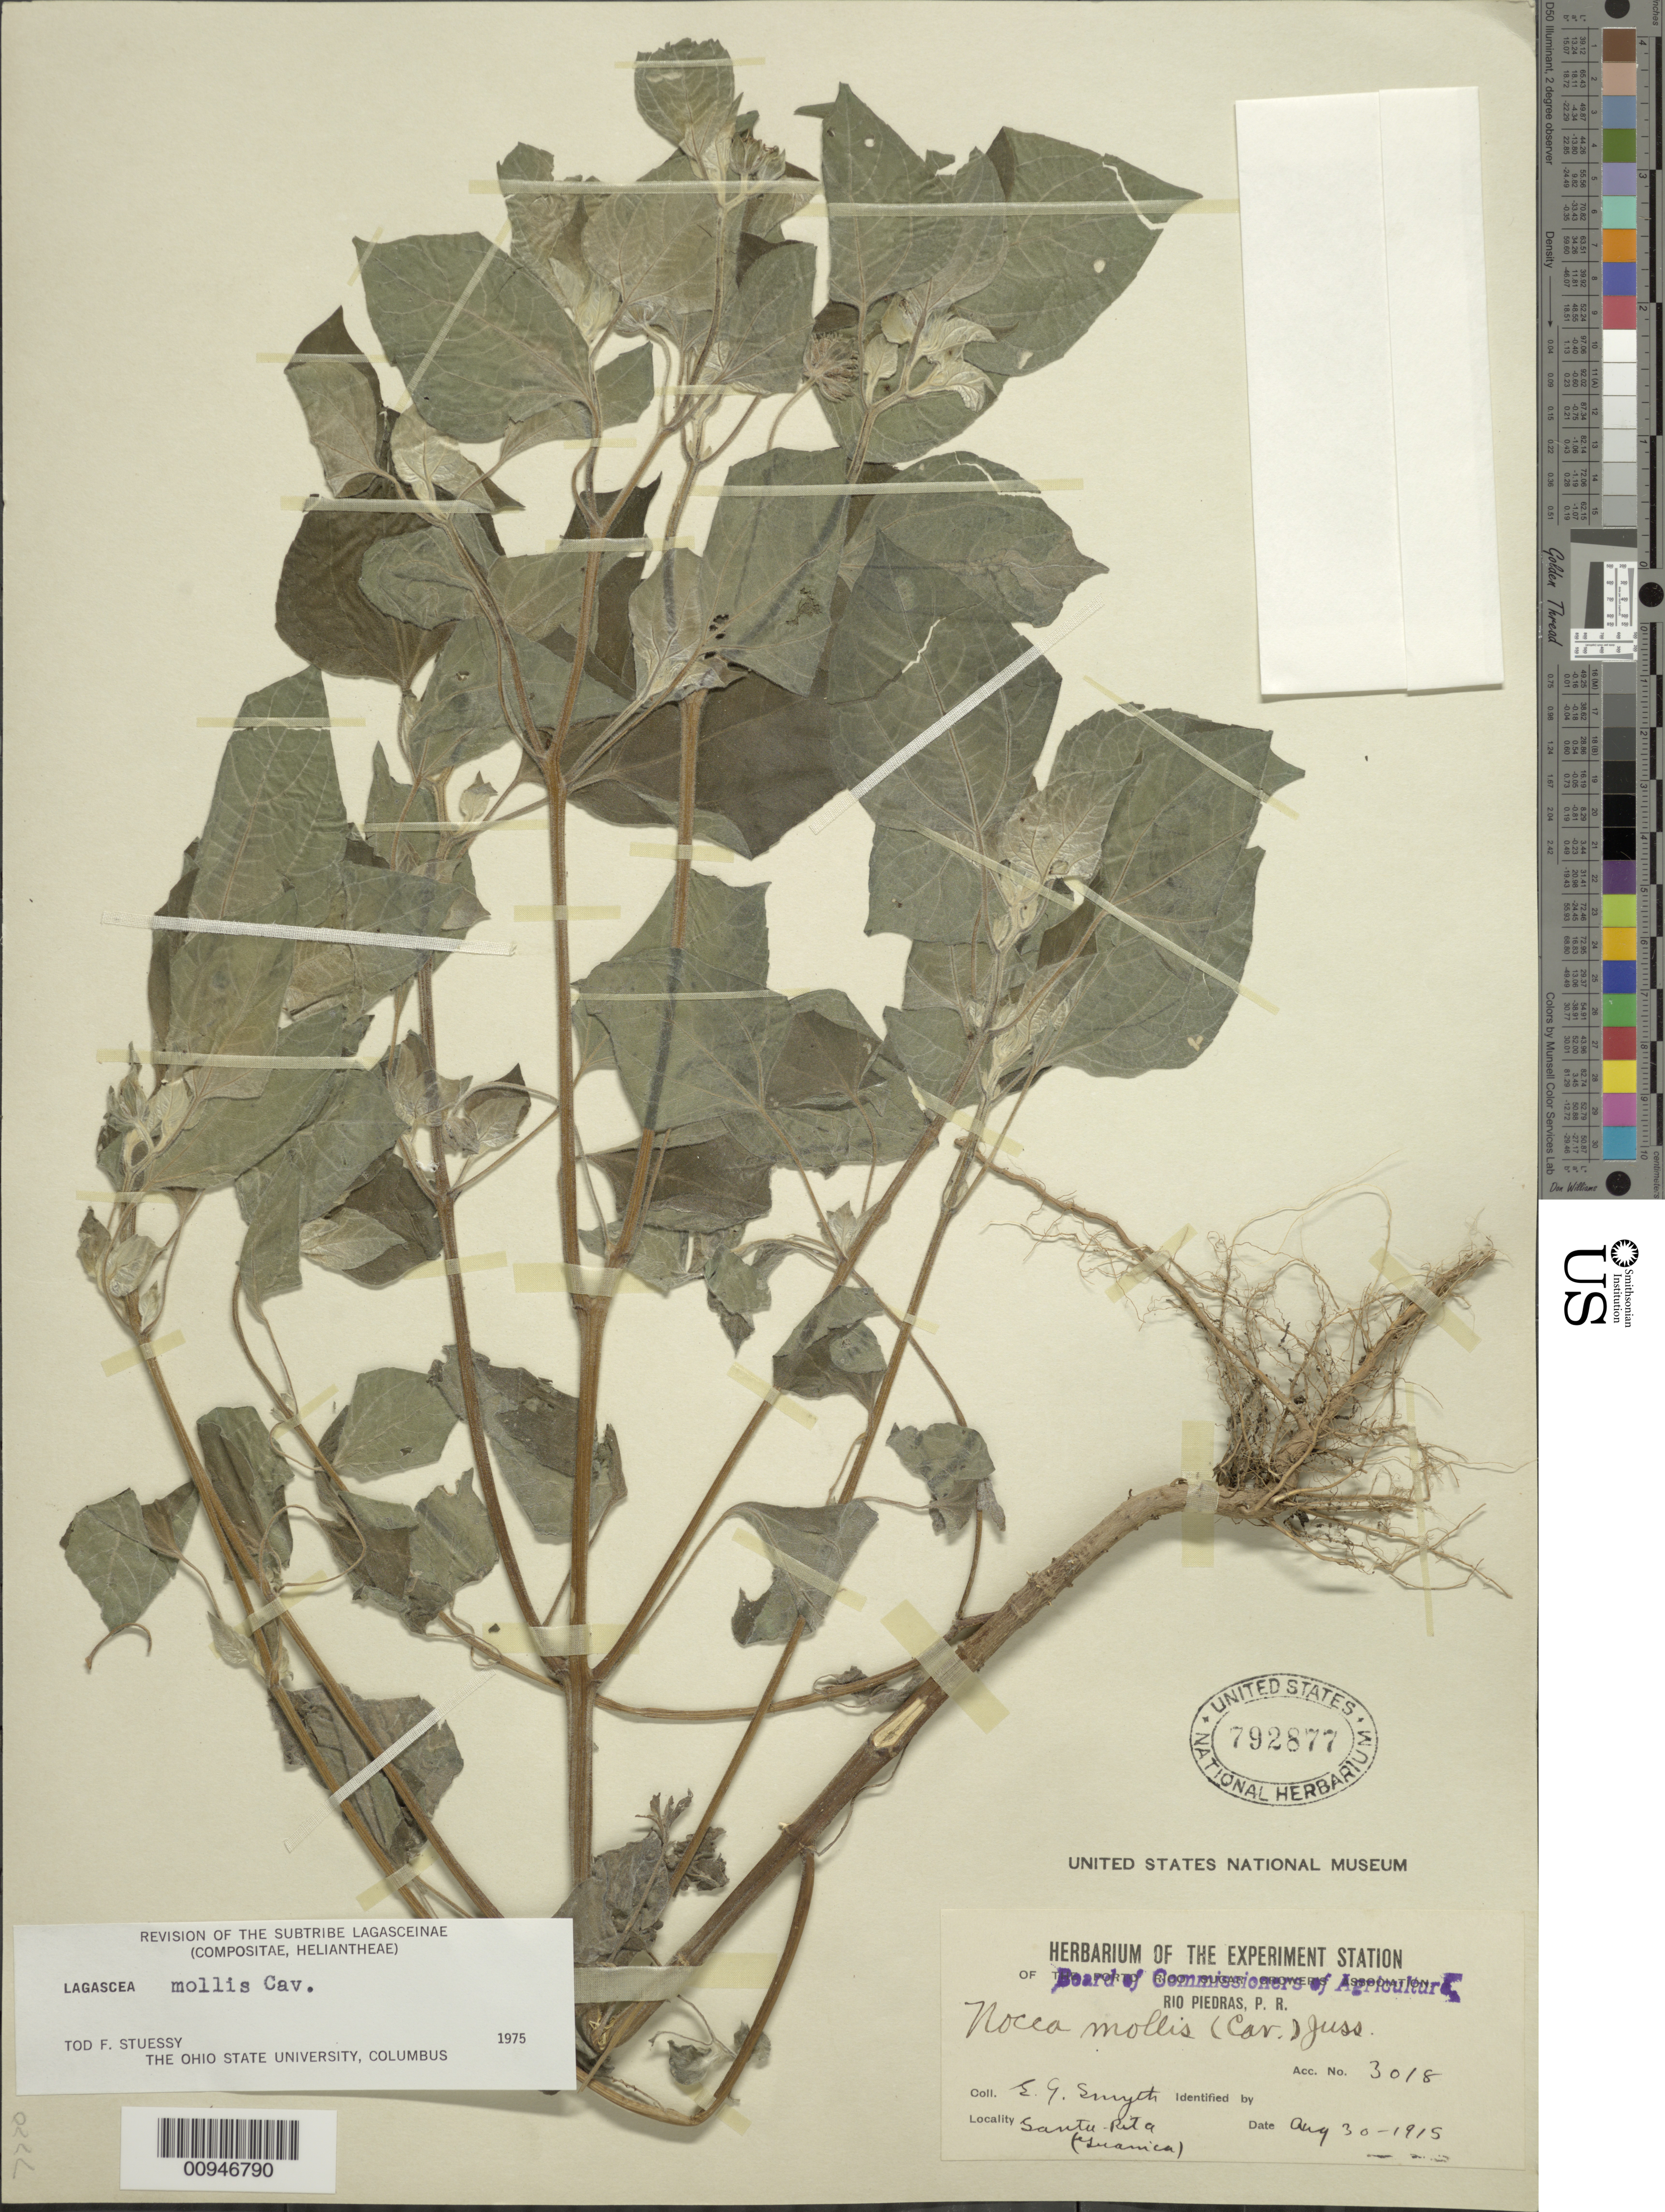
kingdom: Plantae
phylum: Tracheophyta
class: Magnoliopsida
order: Asterales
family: Asteraceae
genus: Lagascea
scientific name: Lagascea mollis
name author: Cav.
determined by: Stuessy, T. F.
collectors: -. Smyth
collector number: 3018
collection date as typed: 30 Aug 1915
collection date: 1915-08-30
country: Puerto Rico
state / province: Guánica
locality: Guanica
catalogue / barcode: US 792877